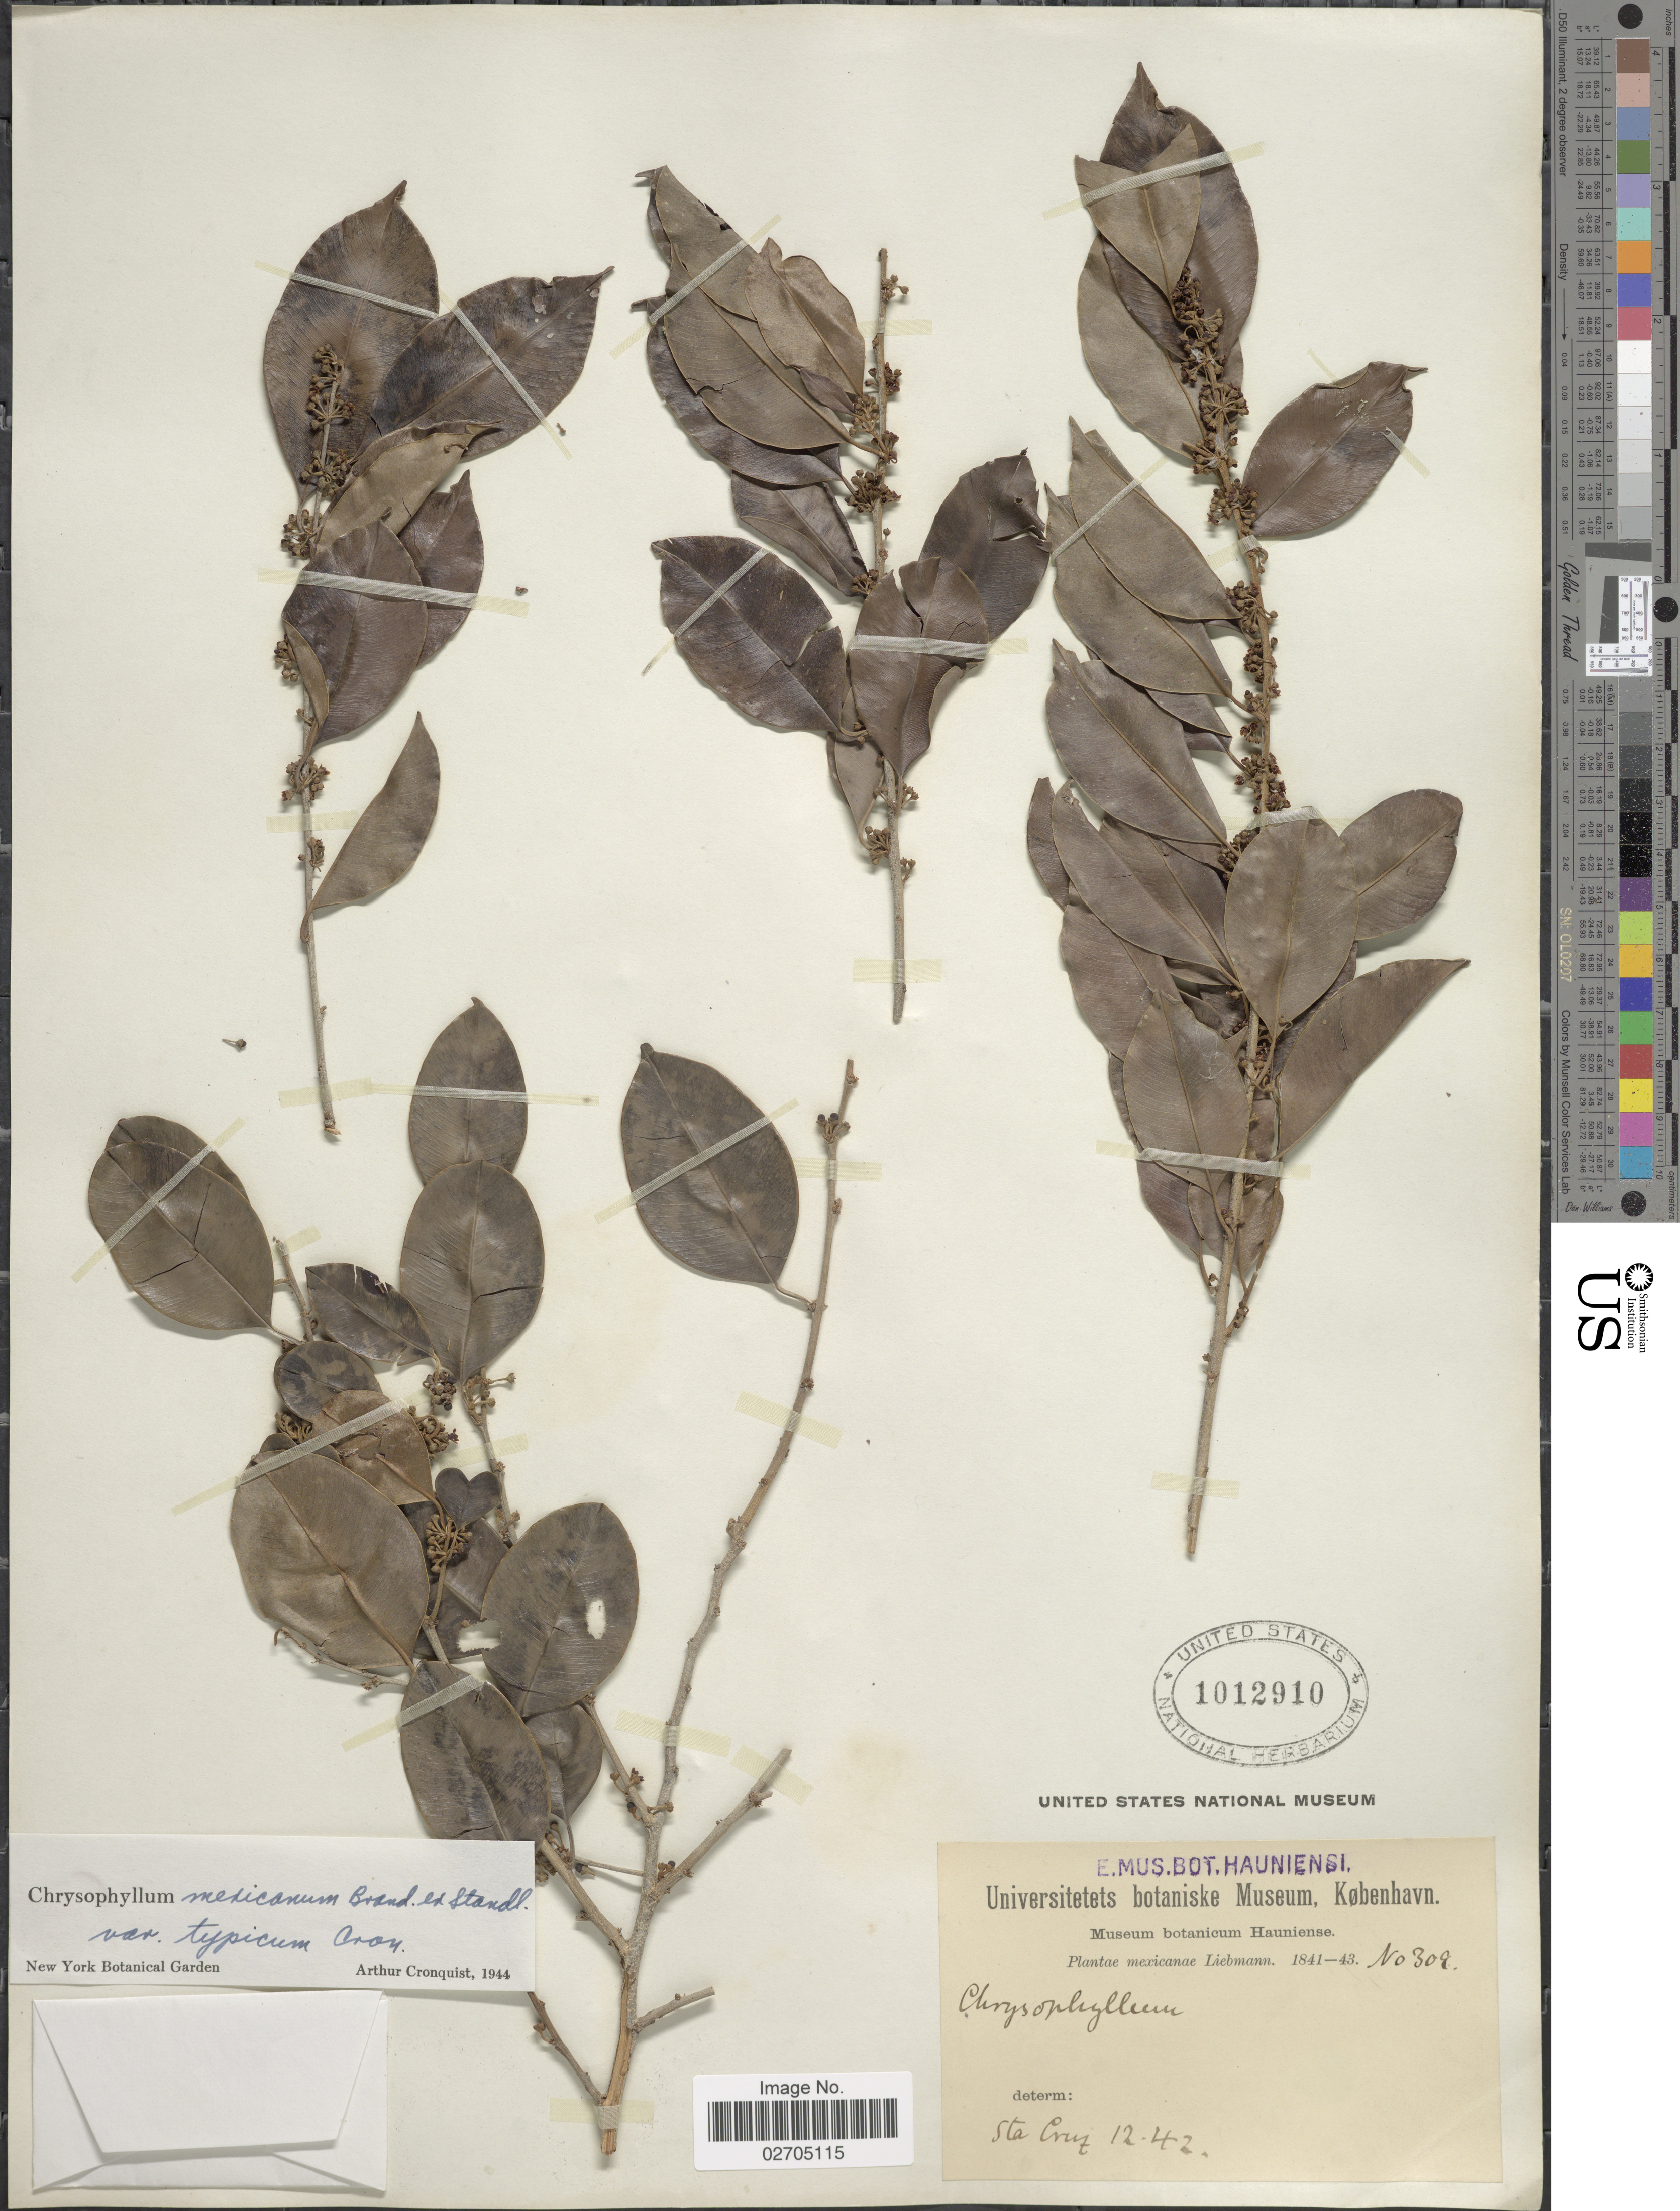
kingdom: Plantae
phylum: Tracheophyta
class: Magnoliopsida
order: Ericales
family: Sapotaceae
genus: Chrysophyllum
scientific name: Chrysophyllum mexicanum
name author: Brandegee ex Standl.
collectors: Liebmann, --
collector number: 309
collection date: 1842-12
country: Mexico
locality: Sta. Cruz, Mexicanae.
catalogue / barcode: US 1012910